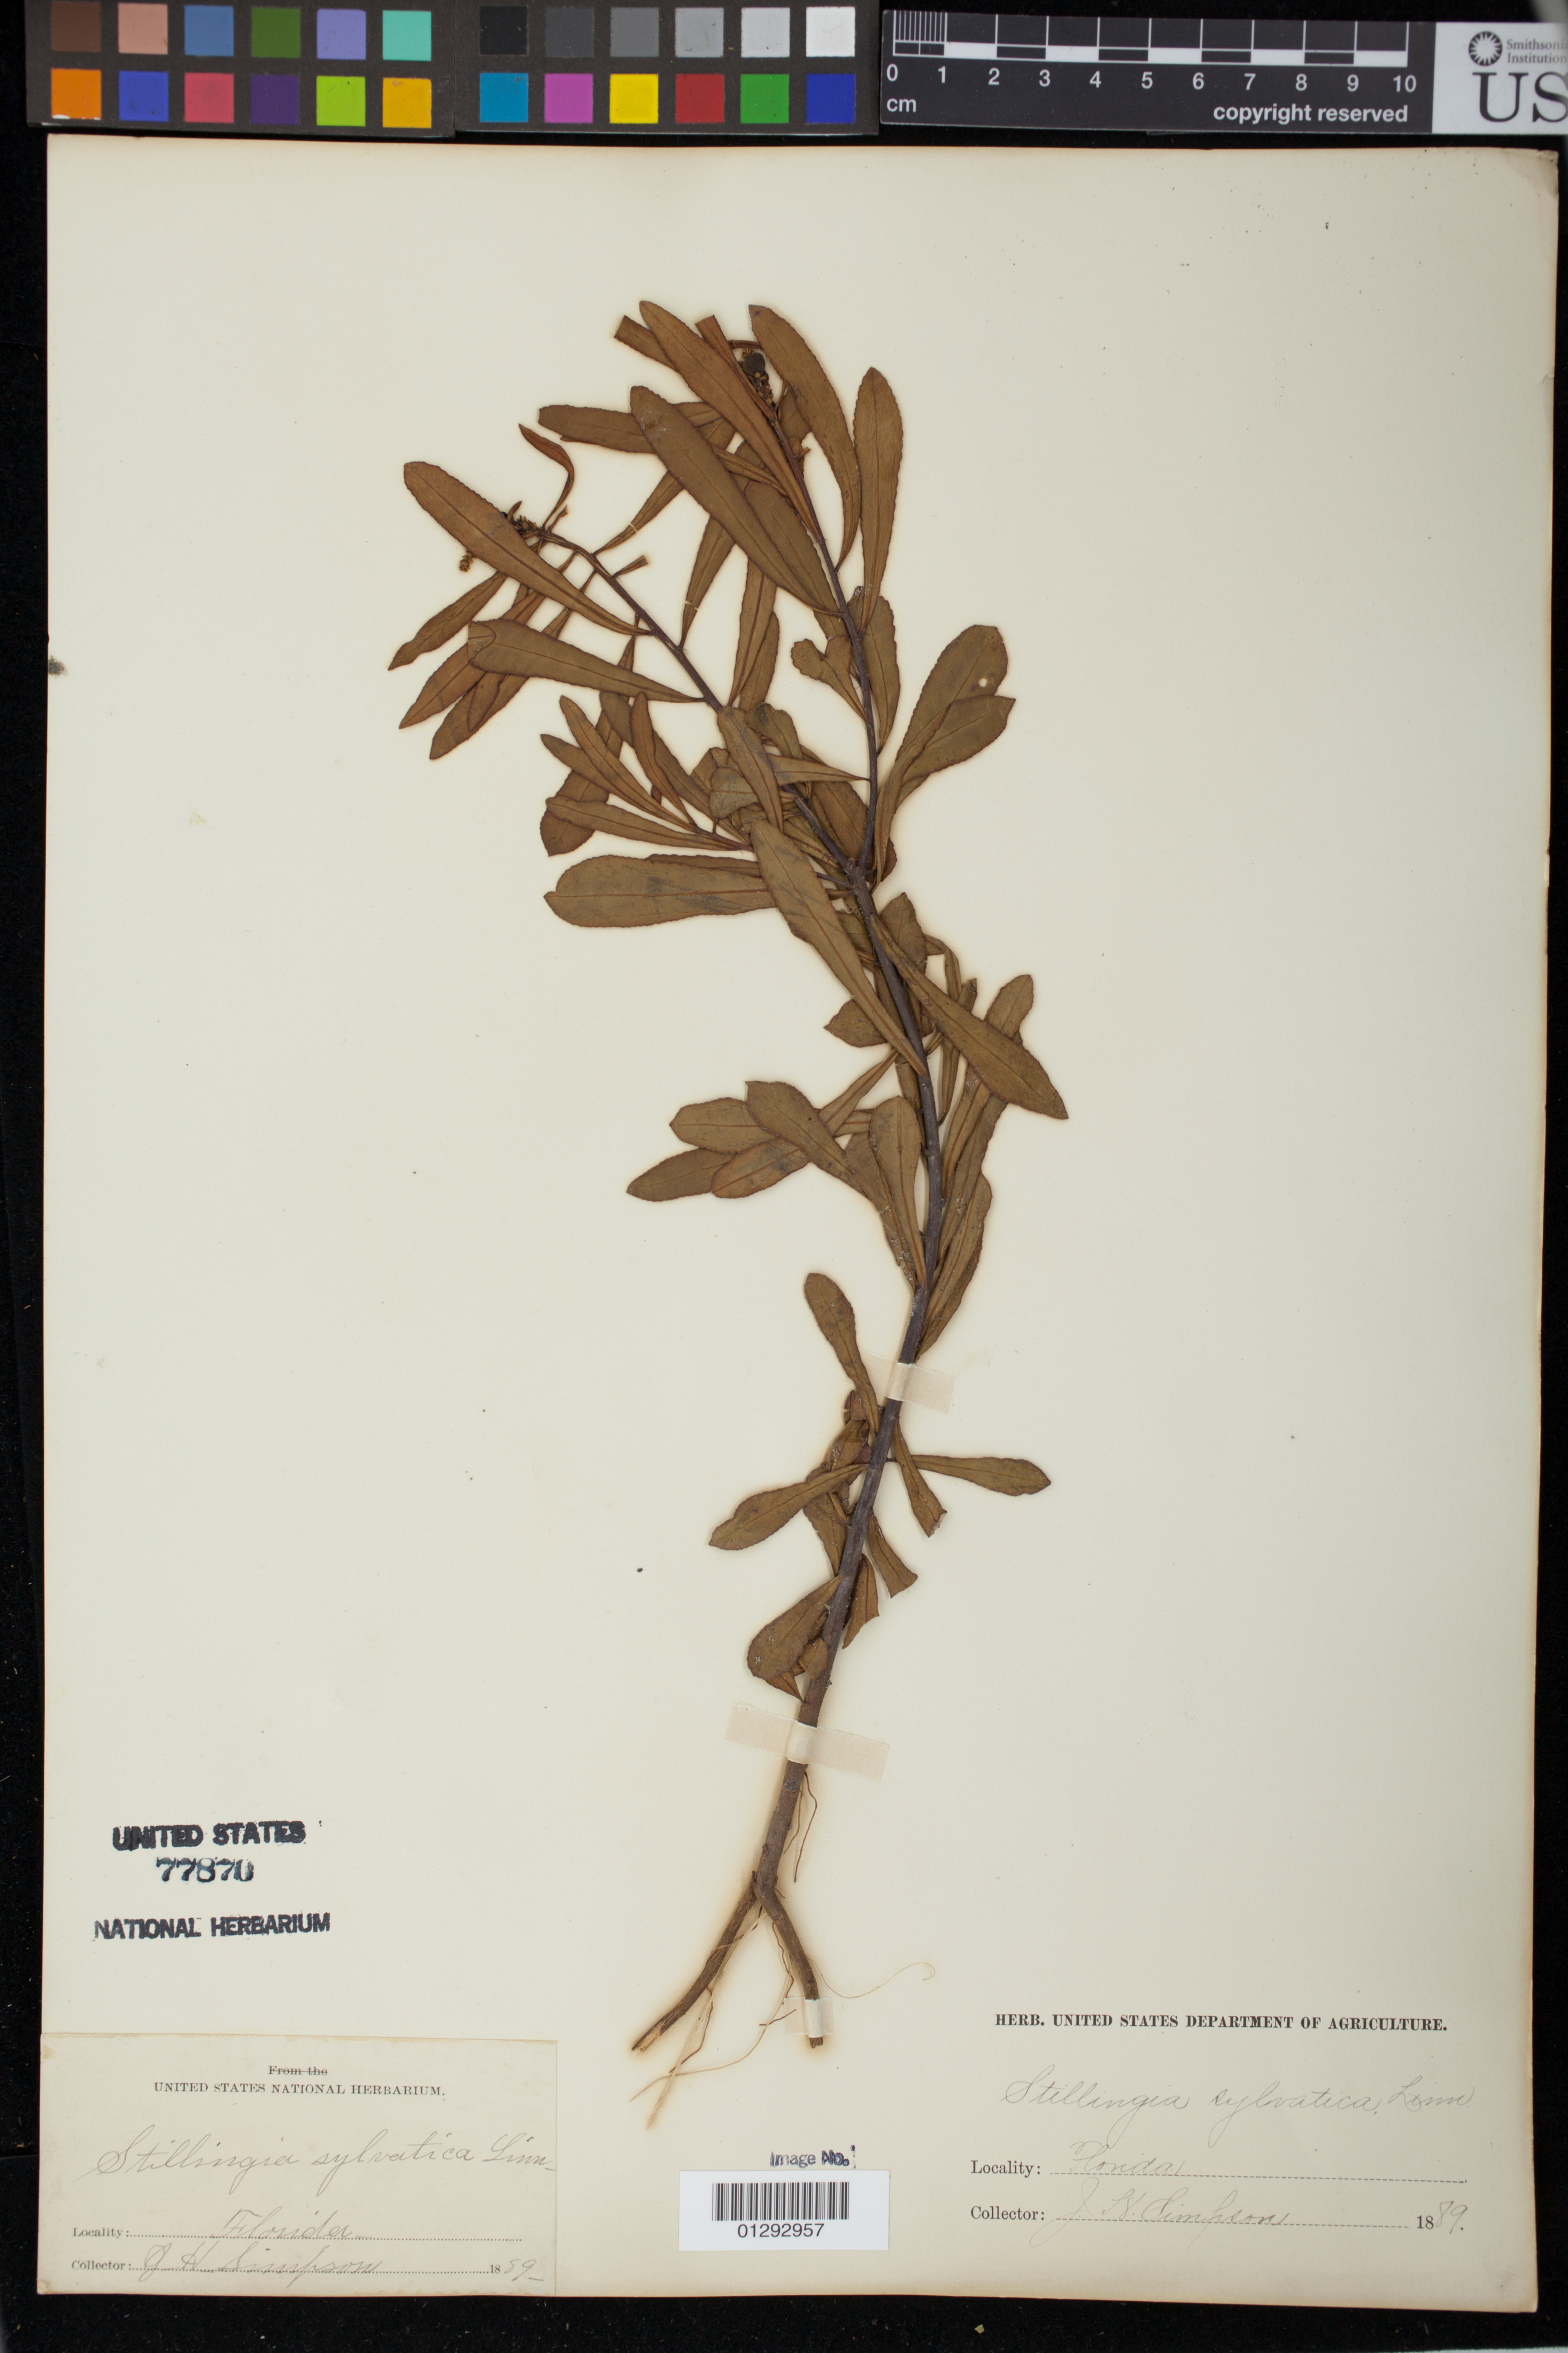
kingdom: Plantae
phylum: Tracheophyta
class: Magnoliopsida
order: Malpighiales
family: Euphorbiaceae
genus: Stillingia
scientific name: Stillingia sylvatica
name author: L.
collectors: J. H. Simpson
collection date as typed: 1889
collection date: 1889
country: United States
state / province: Florida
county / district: Manatee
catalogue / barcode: US 77870